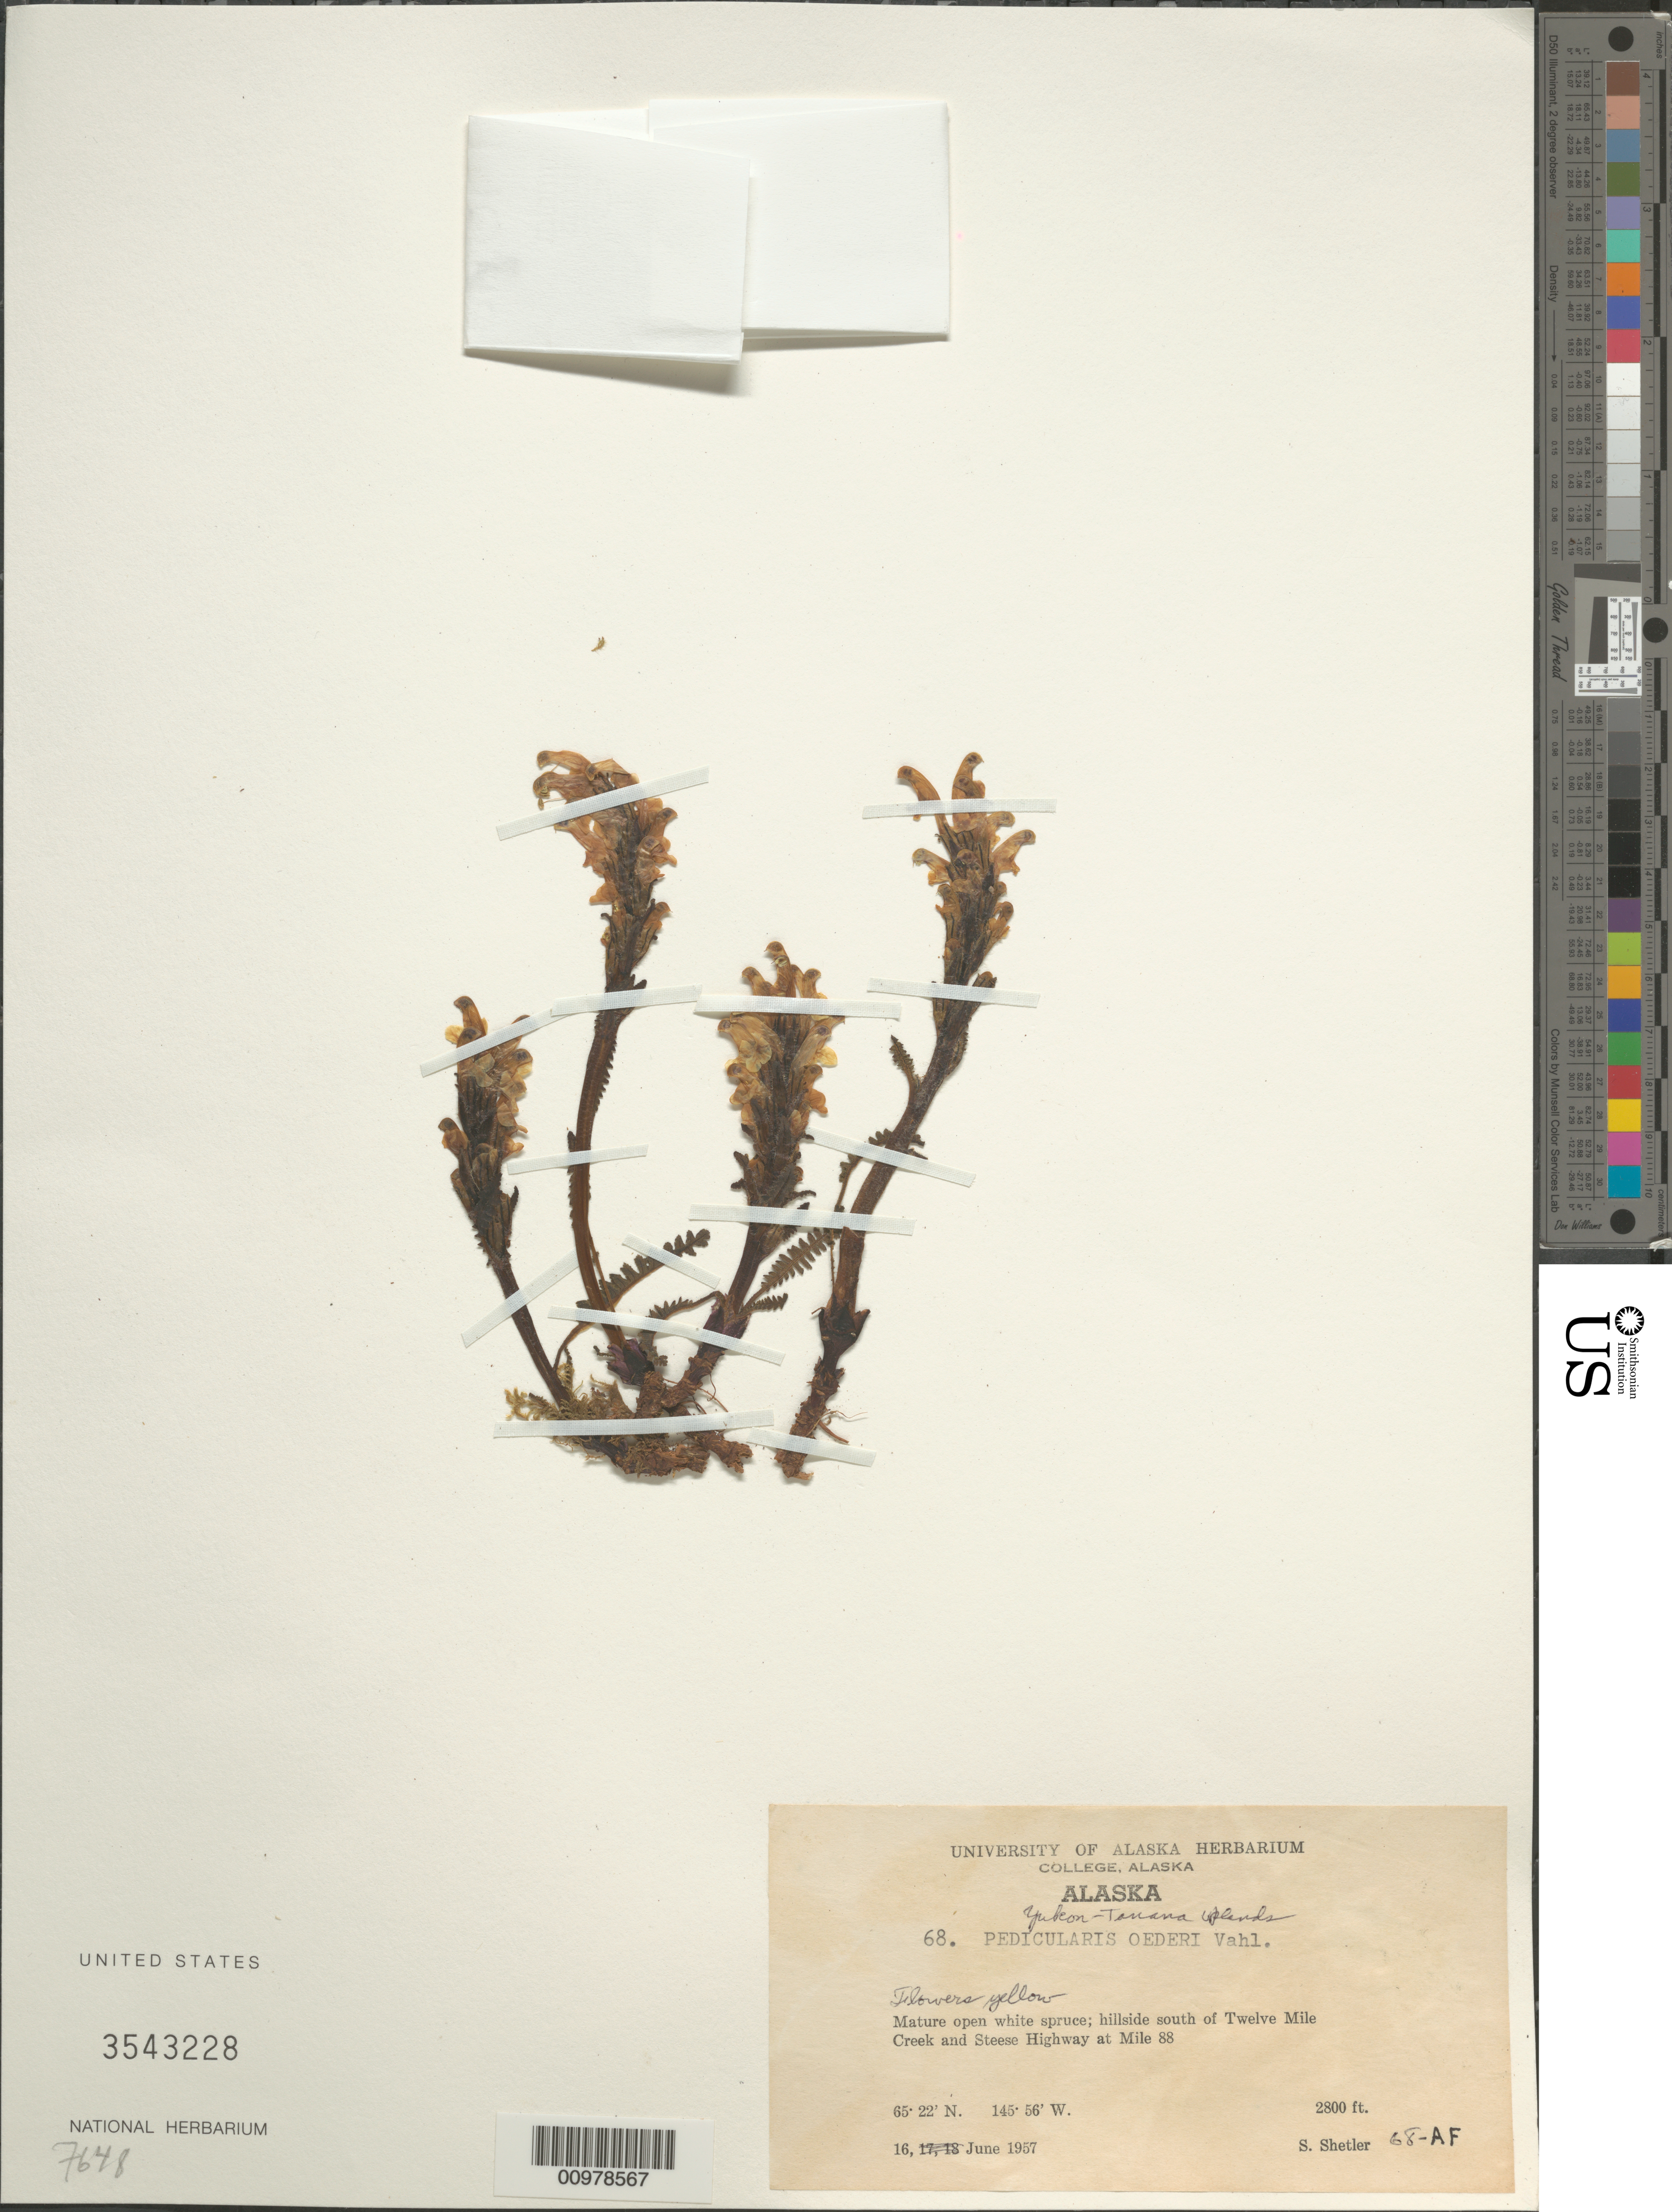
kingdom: Plantae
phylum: Tracheophyta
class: Magnoliopsida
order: Lamiales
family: Orobanchaceae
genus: Pedicularis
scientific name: Pedicularis oederi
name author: Vahl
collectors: S. Shetler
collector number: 68-AF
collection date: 1957-06-16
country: United States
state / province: Alaska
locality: Yukon-Tanana Uplands. Hillside south of Twelve Mile Creek and Steese Highway at Mile 88.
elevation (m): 853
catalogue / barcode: US 3543228